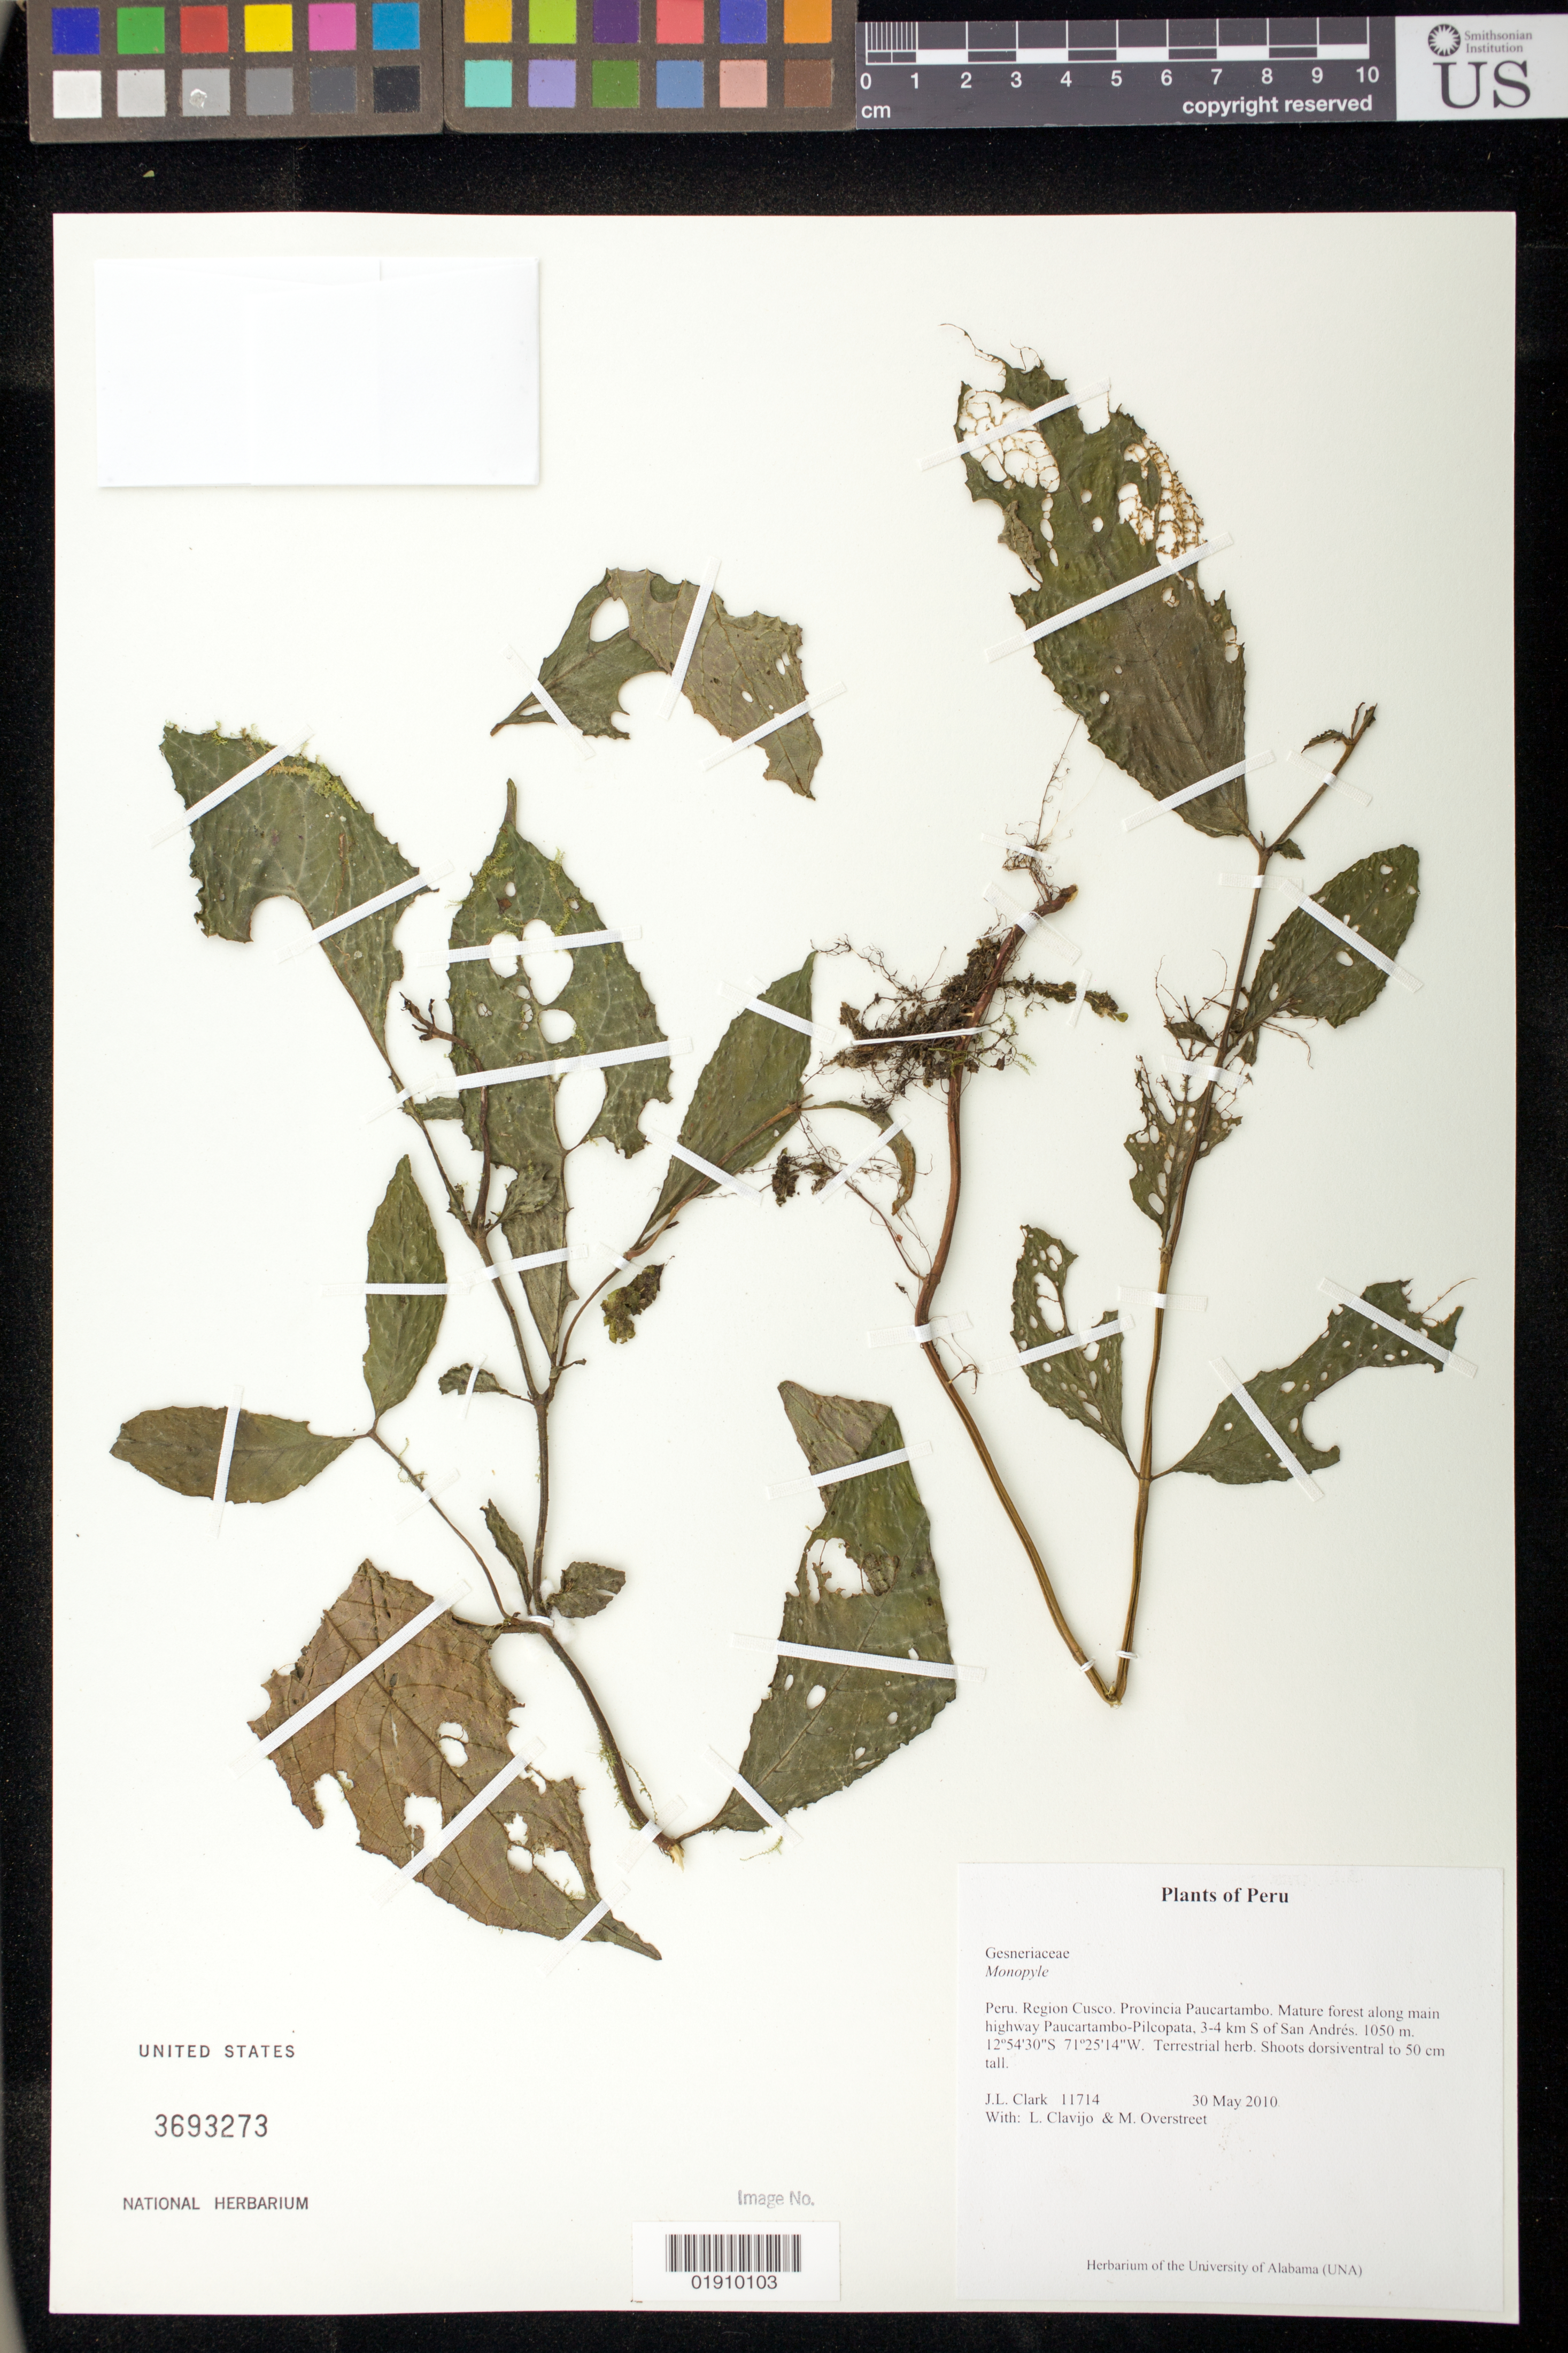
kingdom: Plantae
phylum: Tracheophyta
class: Magnoliopsida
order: Lamiales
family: Gesneriaceae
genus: Monopyle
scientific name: Monopyle sp.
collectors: J. L. Clark, L. Clavijo & M. Overstreet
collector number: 11714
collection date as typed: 30 May 2010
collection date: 2010-05-30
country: Peru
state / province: Cusco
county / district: Paucartambo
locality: Mature forest along main highway Paucartambo-Pilcopata, 3-4km S of San Andres.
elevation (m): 1050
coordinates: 12 54 30 S, 71 25 14 W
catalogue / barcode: US 3693273